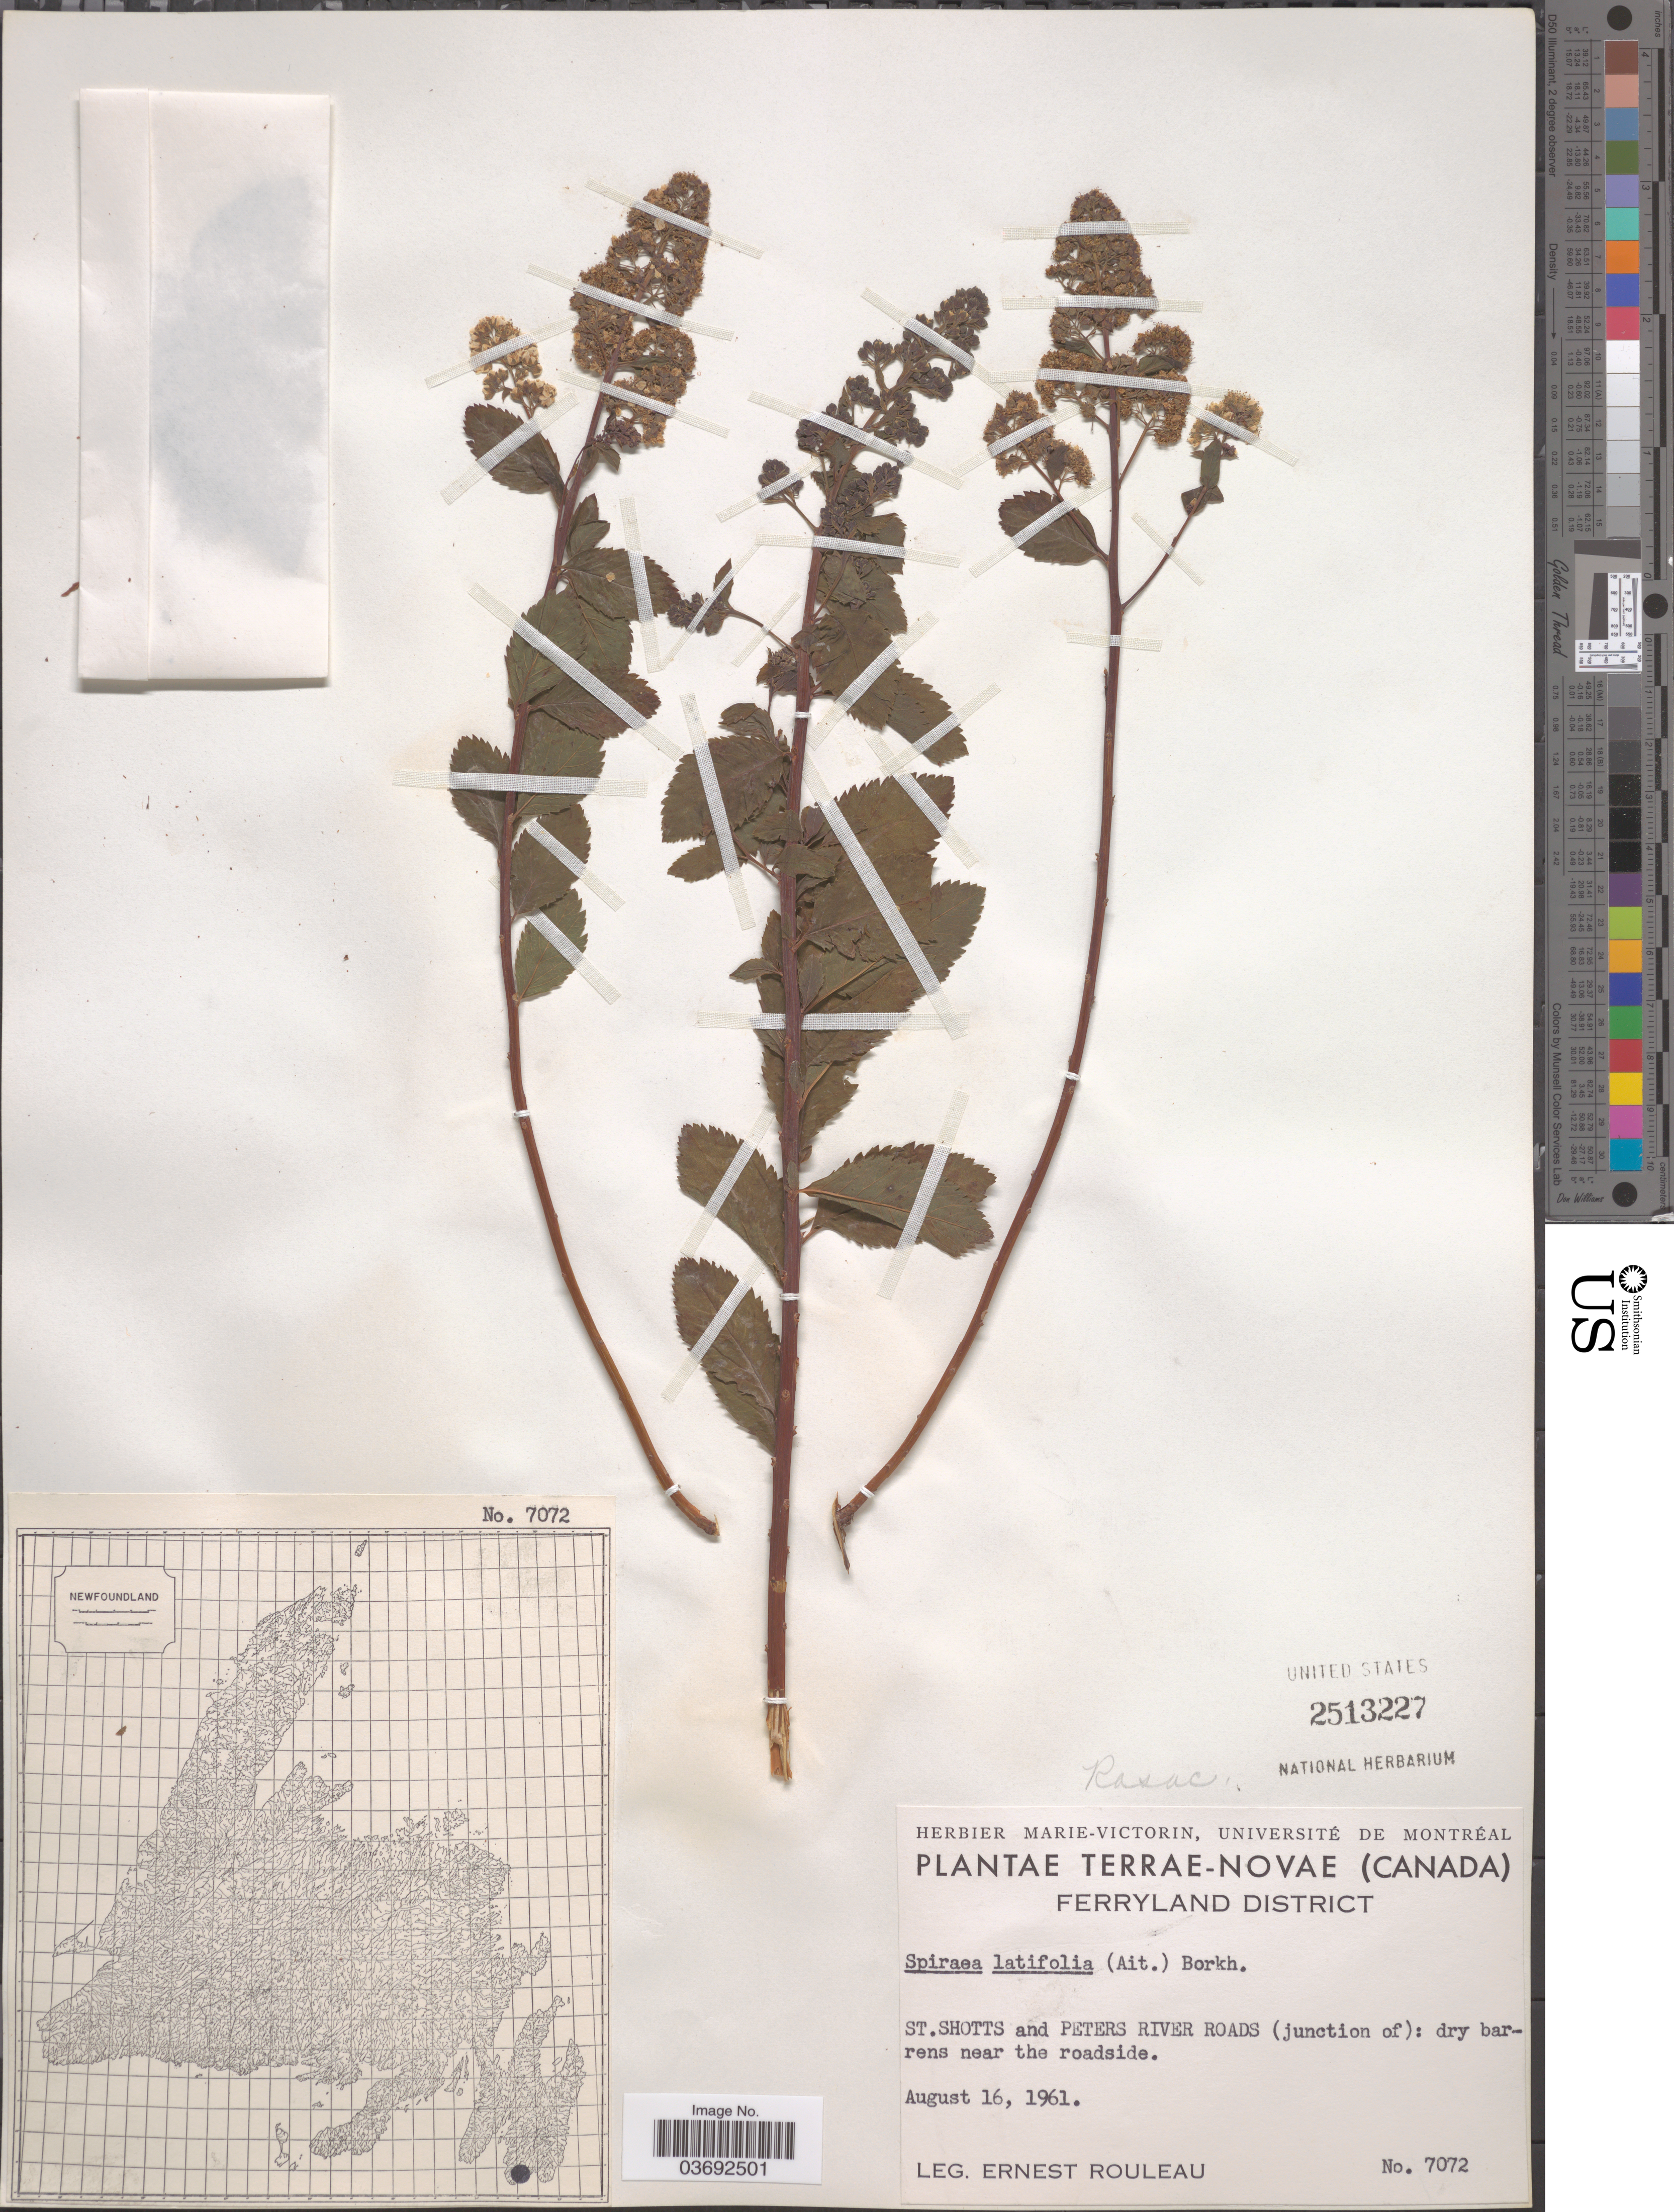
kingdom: Plantae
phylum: Tracheophyta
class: Magnoliopsida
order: Rosales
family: Rosaceae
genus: Spiraea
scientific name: Spiraea latifolia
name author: Borkh.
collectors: J. Rouleau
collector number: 7072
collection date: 1961-08-16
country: Canada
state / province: Newfoundland and Labrador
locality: Terrae-Novae. Ferryland District. St. Shotts and Peters River Roads (junction of).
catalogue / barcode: US 2513227